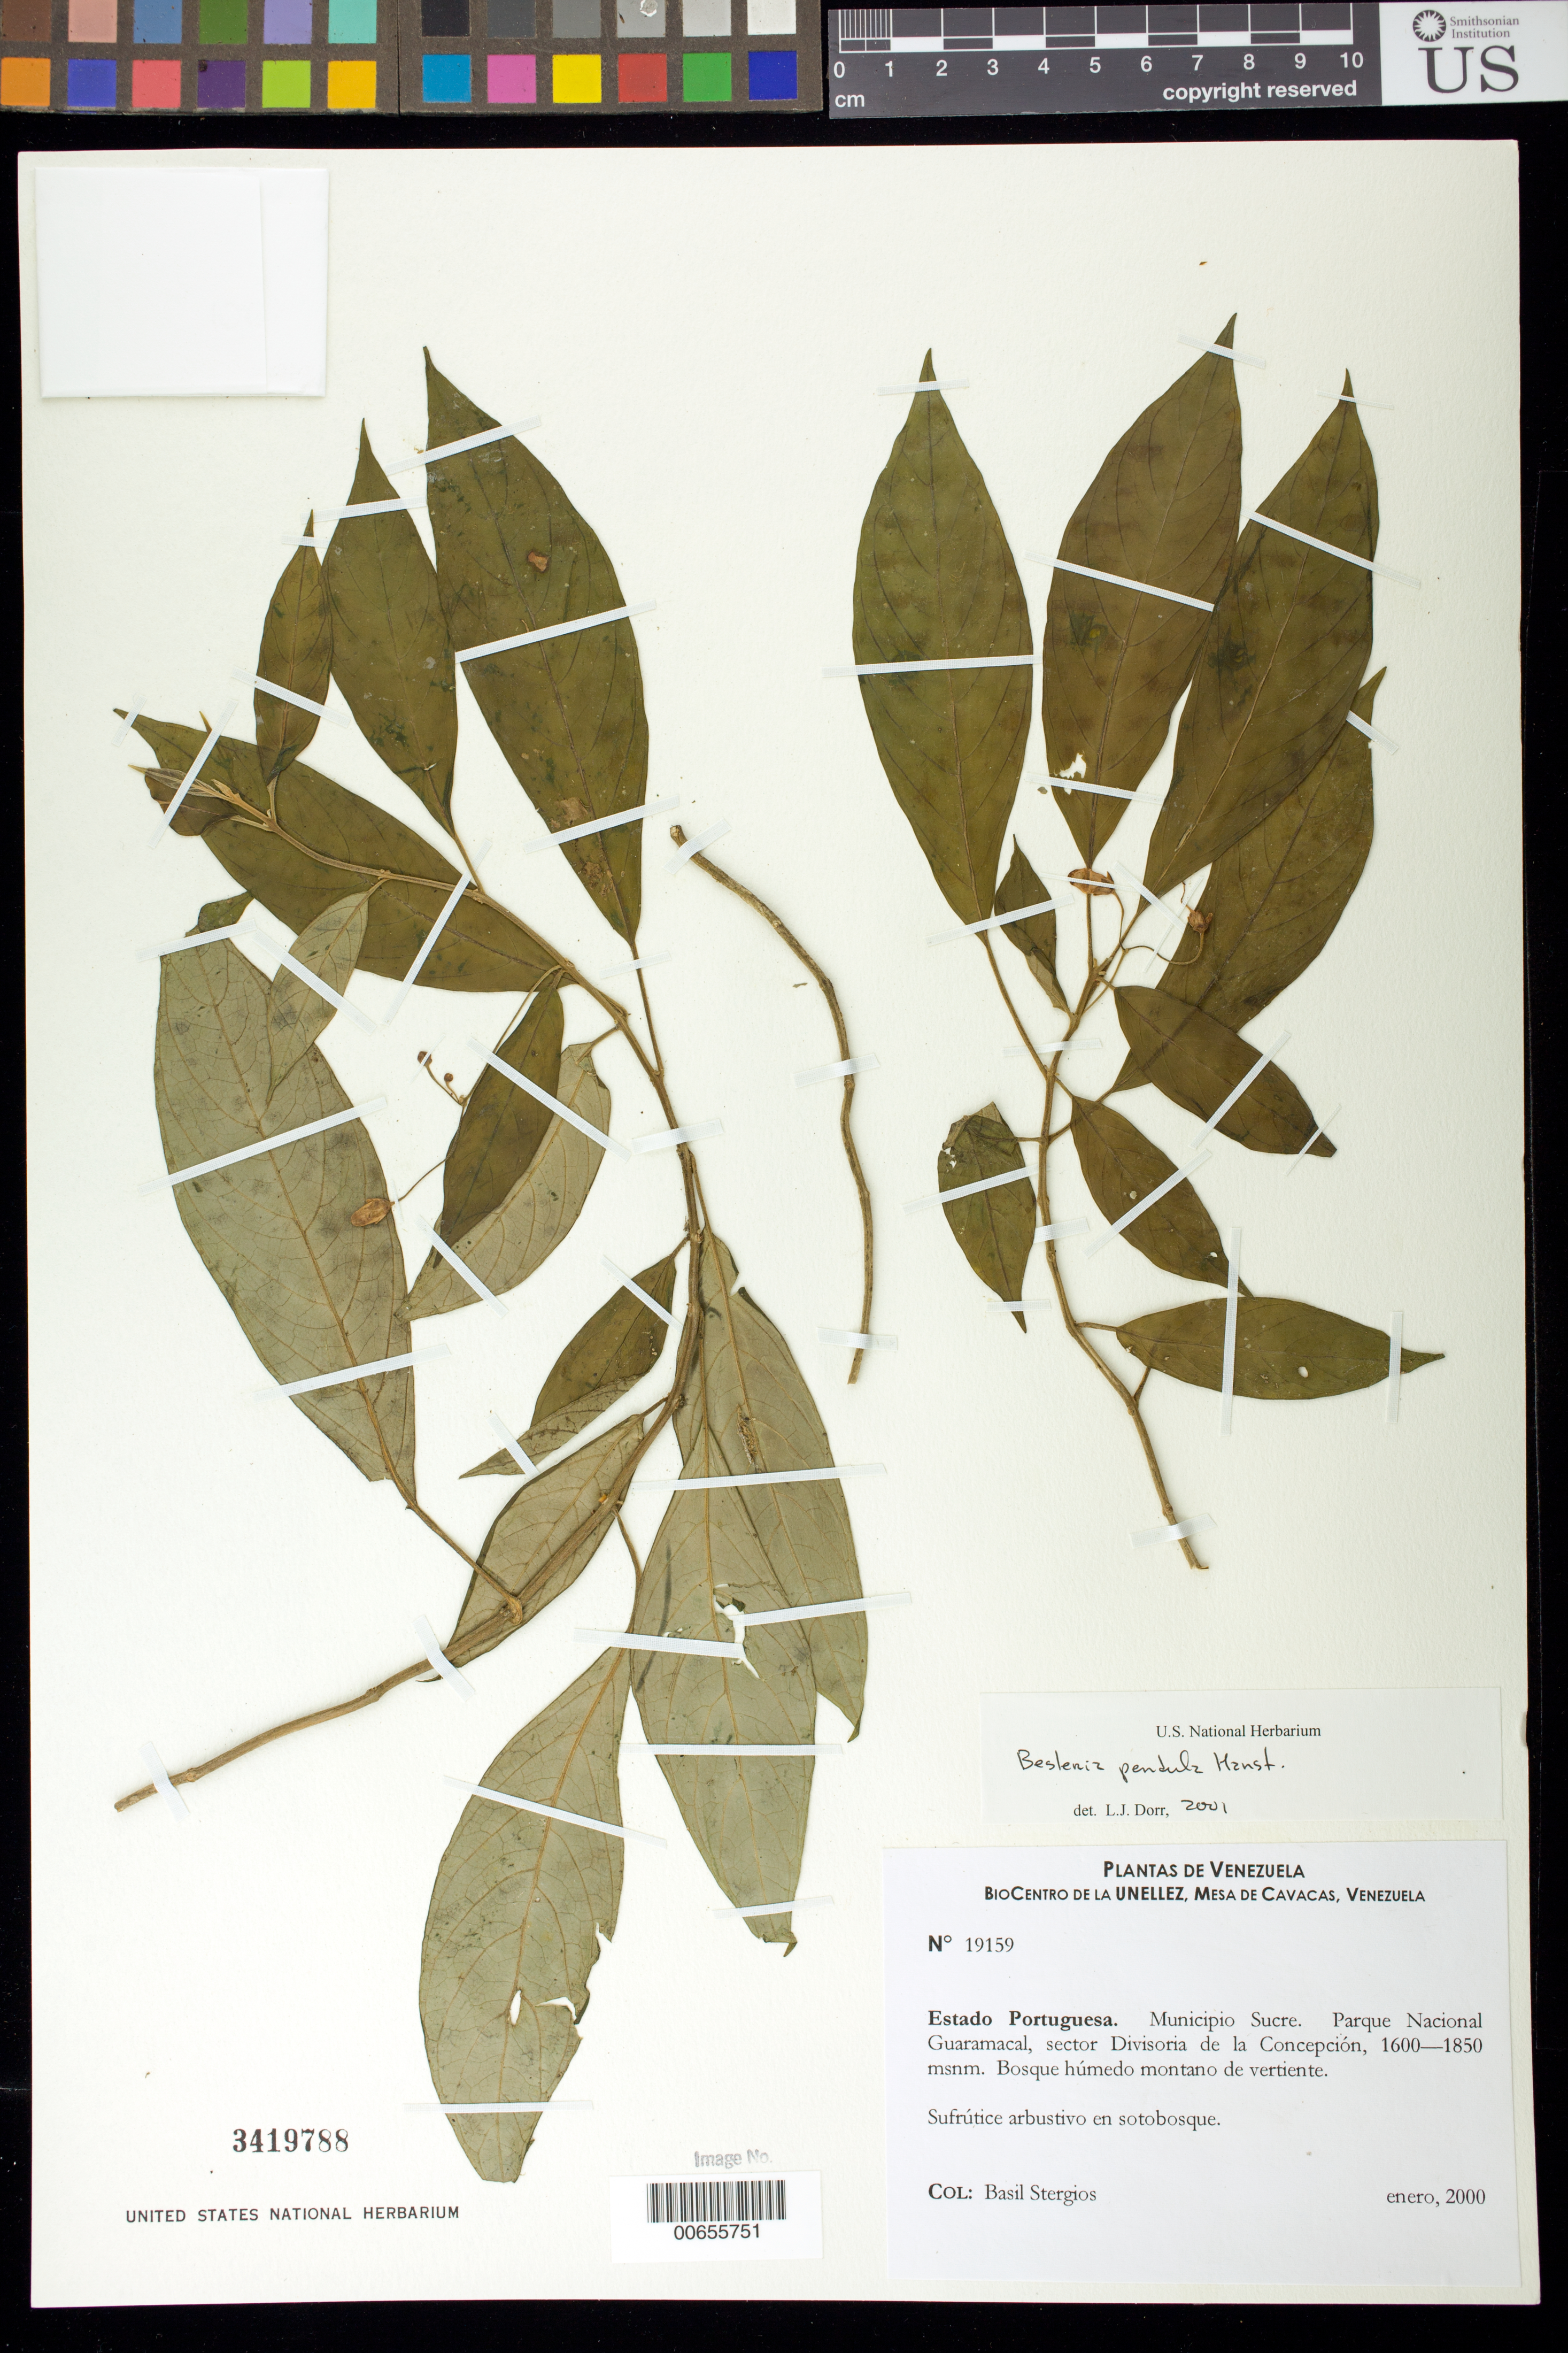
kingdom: Plantae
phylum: Tracheophyta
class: Magnoliopsida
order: Lamiales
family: Gesneriaceae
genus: Besleria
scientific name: Besleria pendula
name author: Hanst.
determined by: Dorr, L. J., (BOT), Smithsonian Institution - National Museum of Natural History (UNITED STATES)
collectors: B. G. Stergios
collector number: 19159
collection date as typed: Jan 2000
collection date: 2000-01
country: Venezuela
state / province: Portuguesa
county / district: Sucre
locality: Parque Nacional Guaramacal, Sector La Divisoria de la Concepción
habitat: Bosque humedo montano de vertiente.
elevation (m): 1600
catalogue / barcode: US 3419788